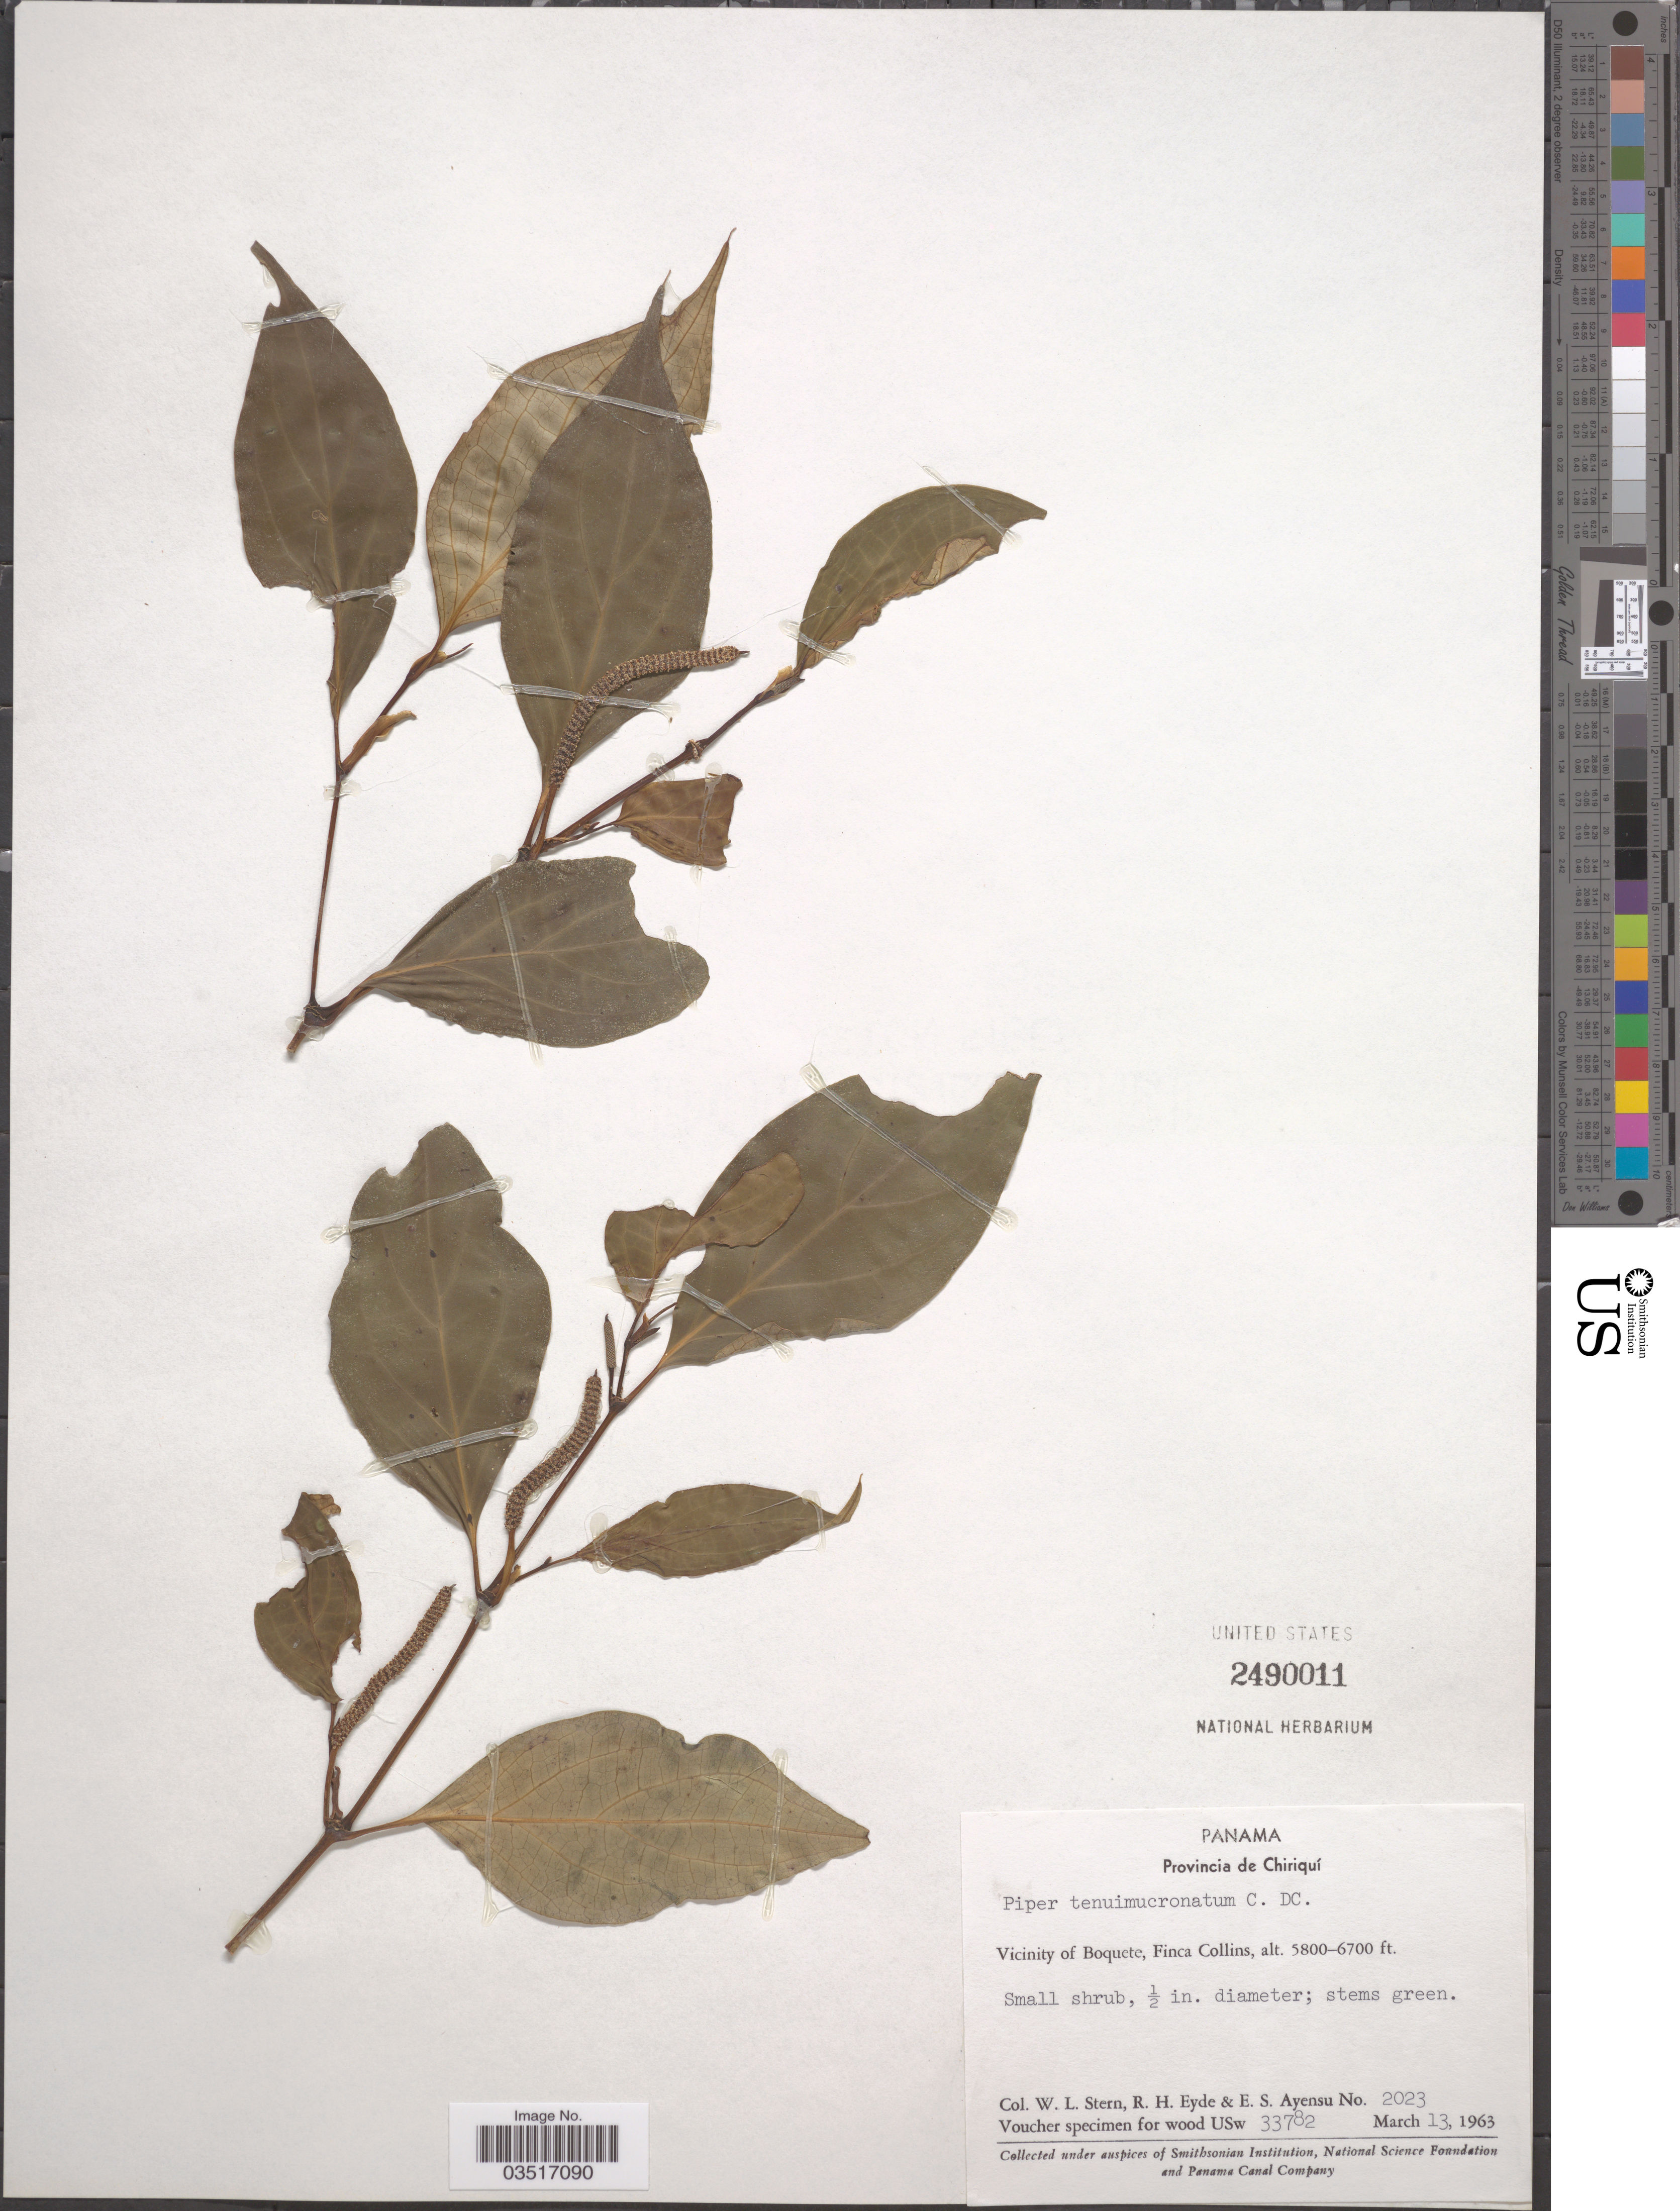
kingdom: Plantae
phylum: Tracheophyta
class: Magnoliopsida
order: Piperales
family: Piperaceae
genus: Piper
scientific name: Piper tenuimucronatum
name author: C. DC.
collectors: W. L. Stern, R. H. Eyde & E. S. Ayensu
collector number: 2023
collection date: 1963-03-13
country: Panama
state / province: Chiriqui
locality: Vicinity of Boquete, Finca Collins.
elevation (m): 1768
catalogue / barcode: US 2490011